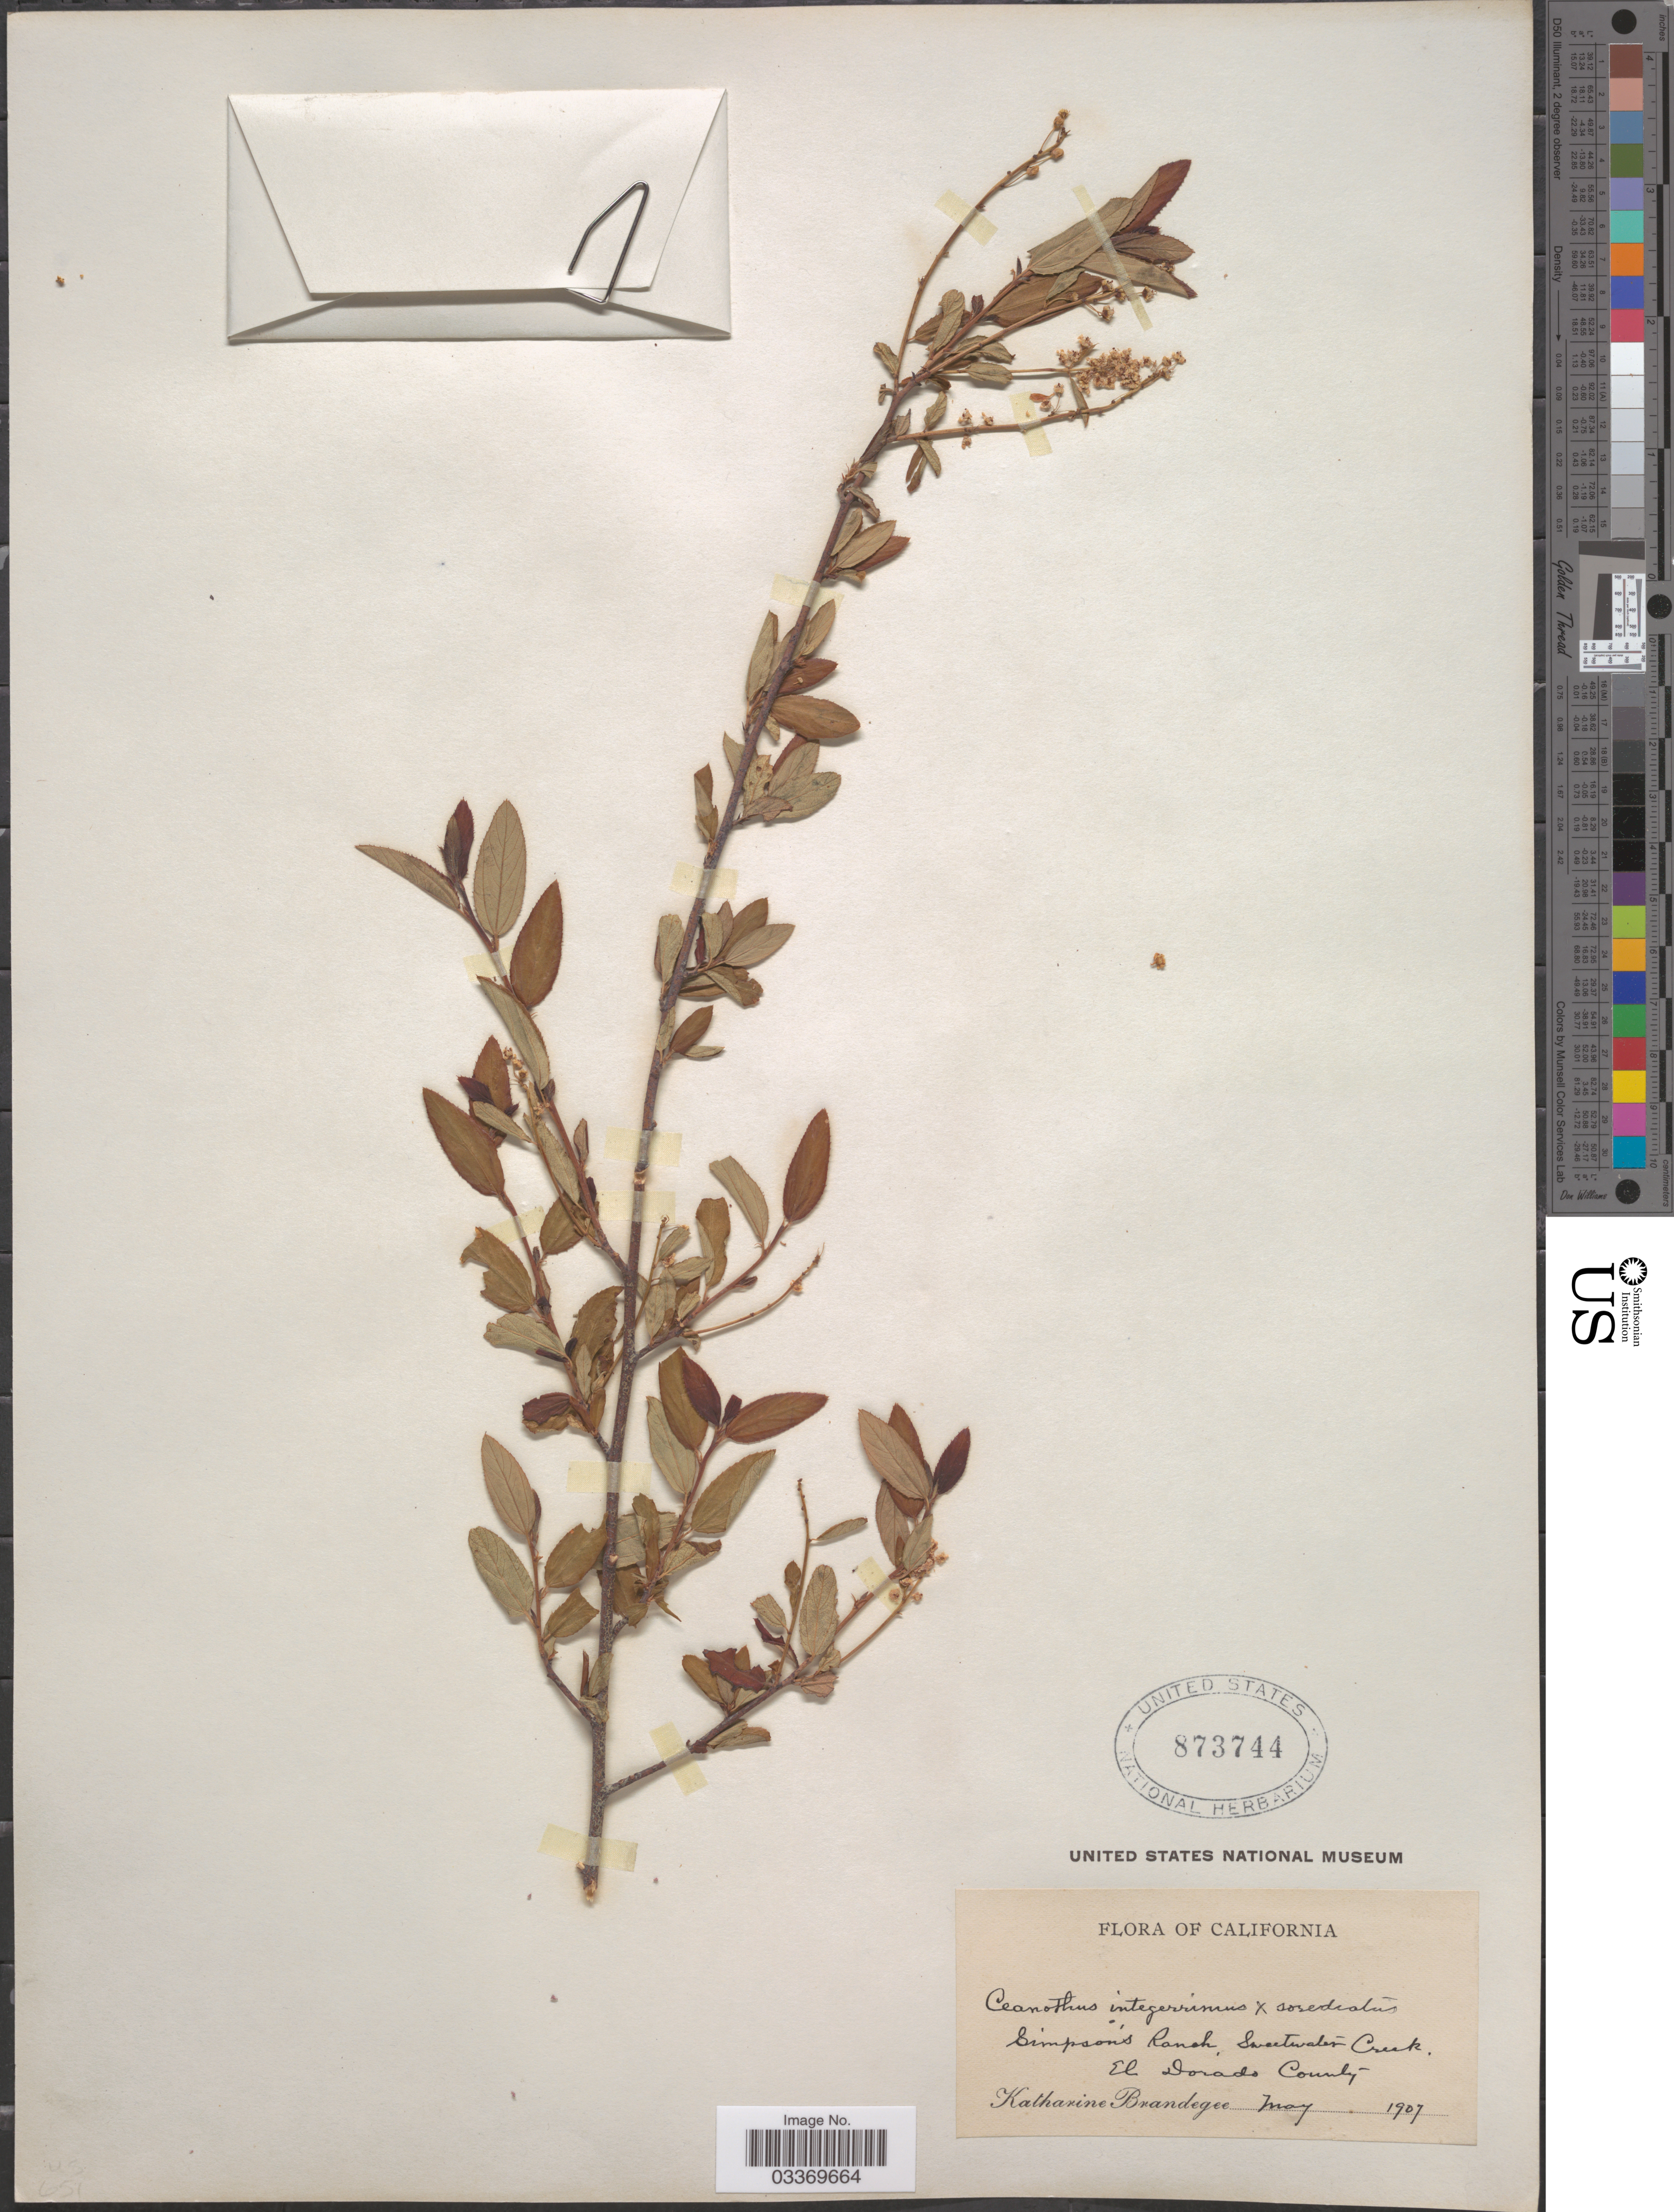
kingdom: Plantae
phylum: Tracheophyta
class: Magnoliopsida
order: Rosales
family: Rhamnaceae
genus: Ceanothus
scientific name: Ceanothus integerrimus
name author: Hook. & Arn.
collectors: M. K. Brandegee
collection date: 1907-05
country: United States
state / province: California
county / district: El Dorado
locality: Simpson's Ranch, Sweetwater Creek, El Dorado County.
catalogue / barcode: US 873744